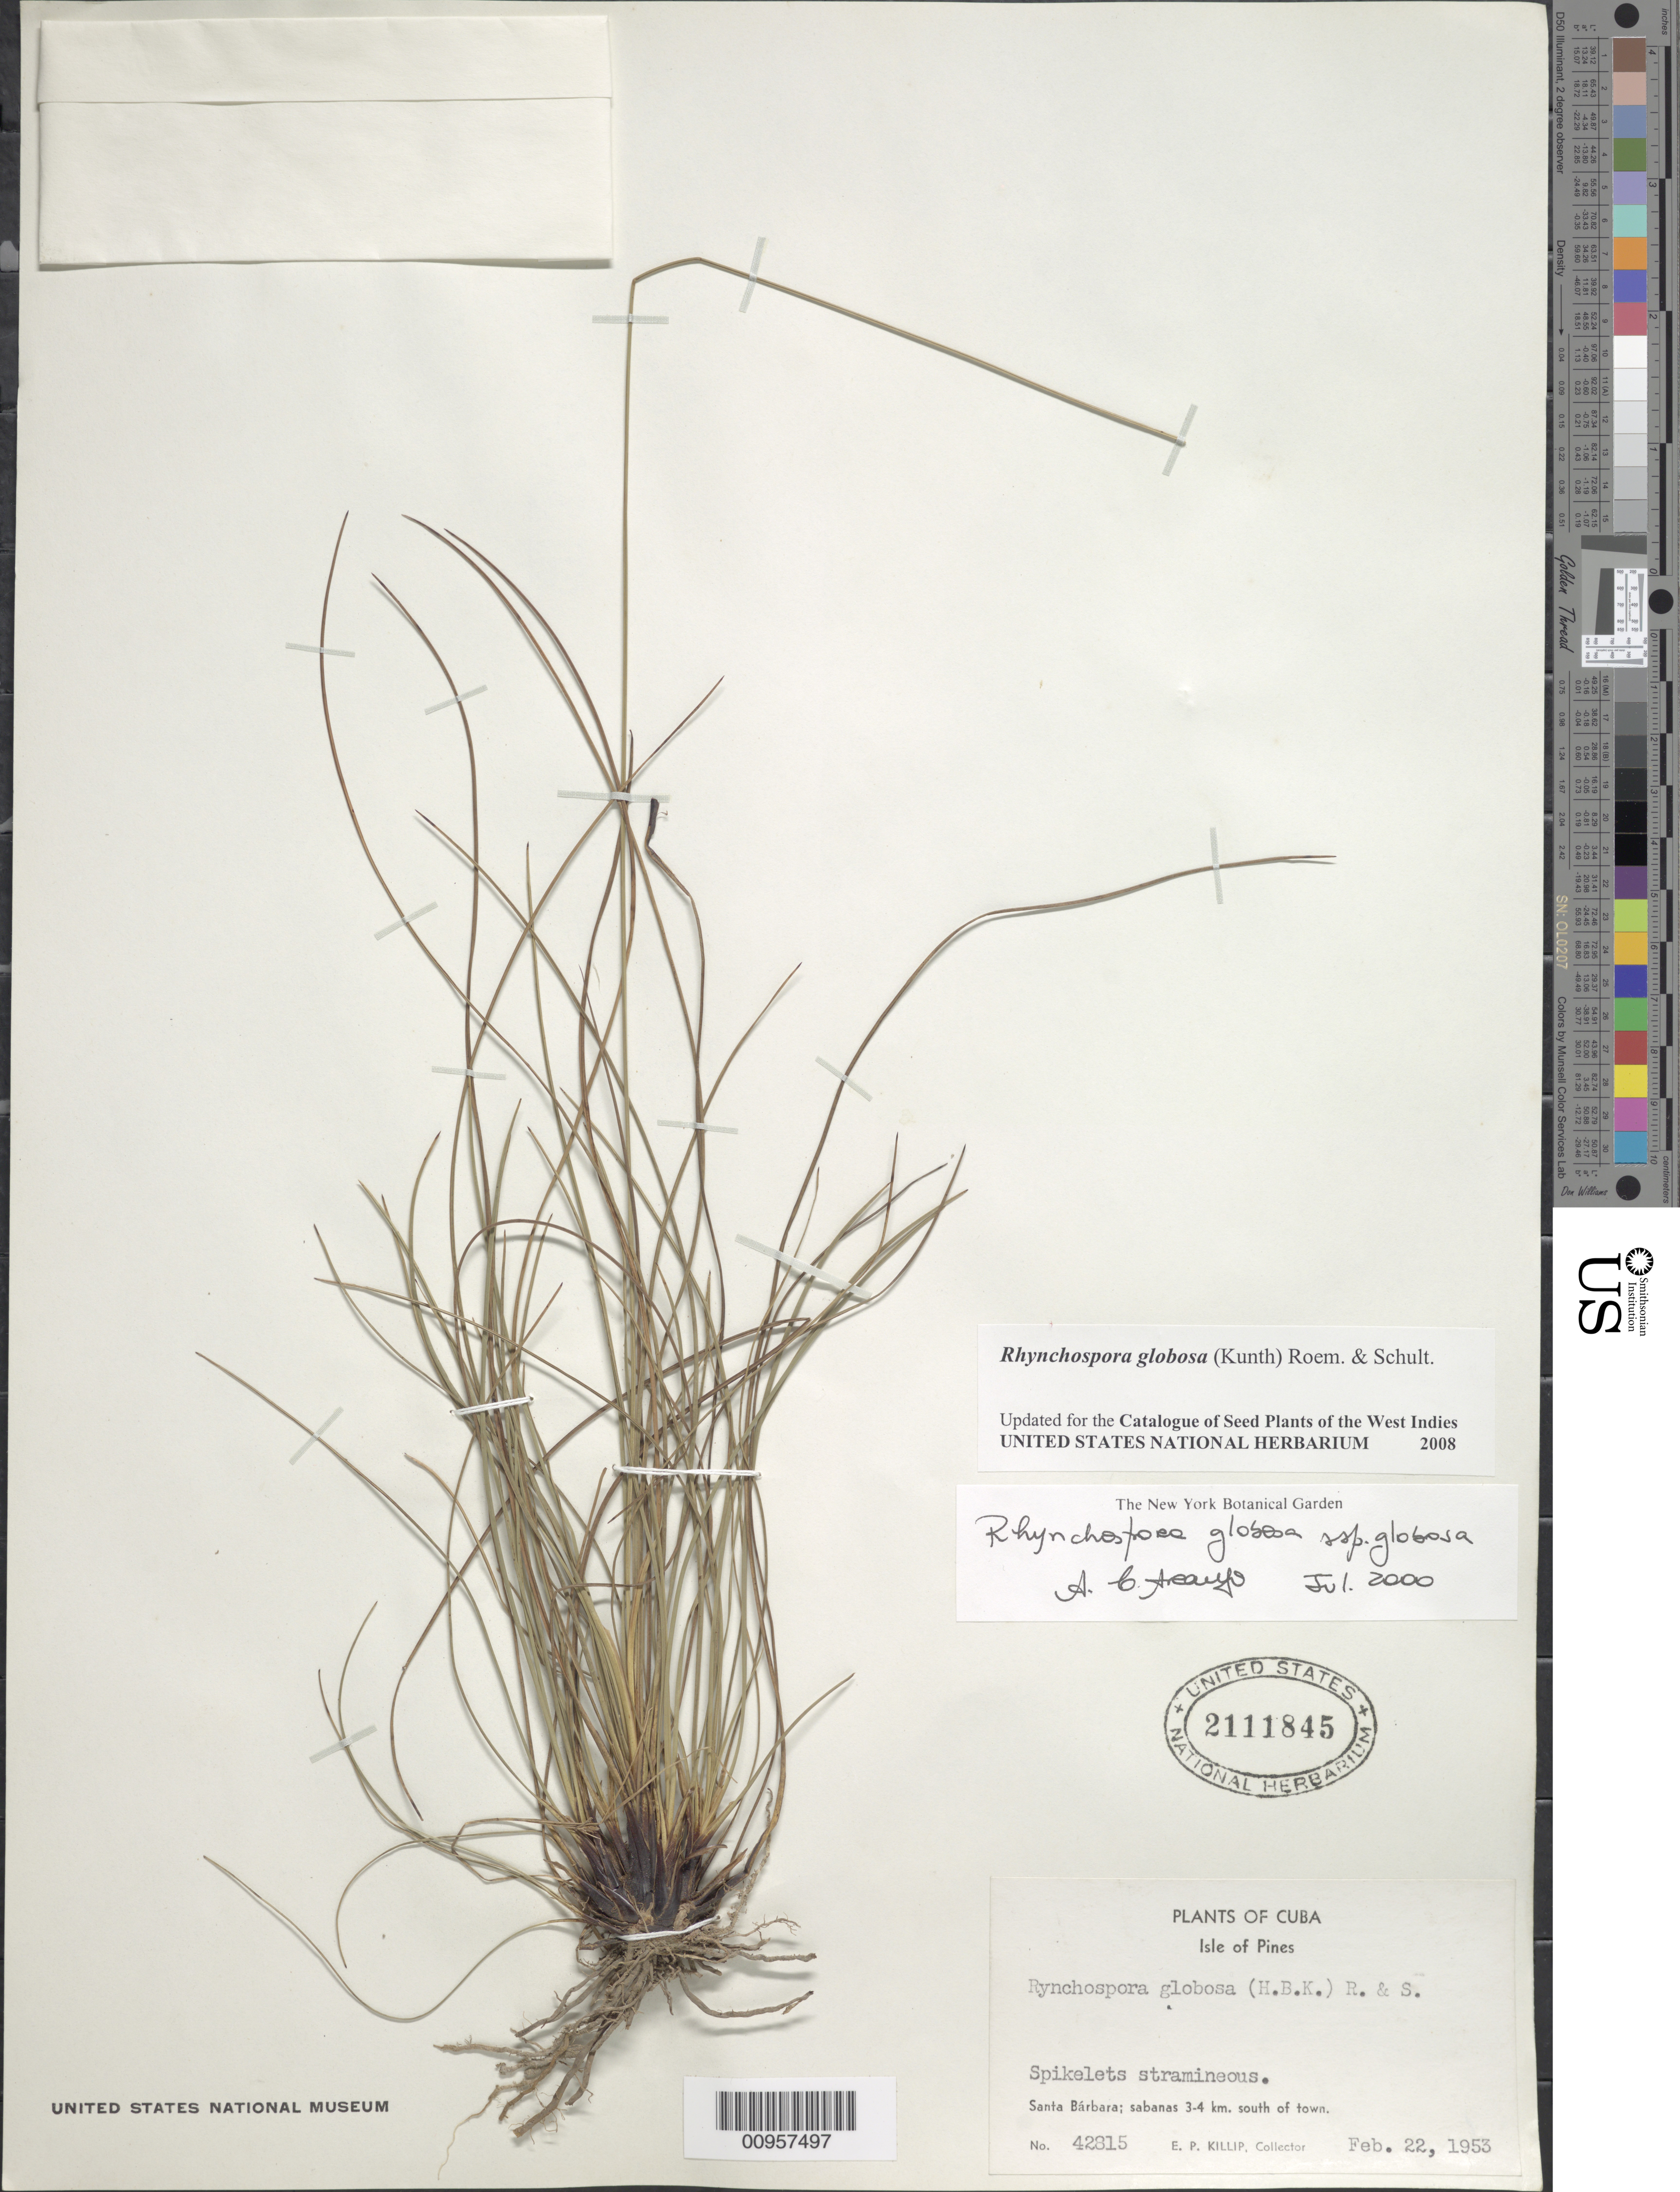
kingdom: Plantae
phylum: Tracheophyta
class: Liliopsida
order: Poales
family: Cyperaceae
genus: Rhynchospora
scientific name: Rhynchospora globosa var. globosa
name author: (Kunth) Roem. & Schult.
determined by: Strong, M. T., (US), Smithsonian Institution - National Museum of Natural History (UNITED STATES)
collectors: E. P. Killip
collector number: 42815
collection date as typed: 22 Feb 1953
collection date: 1953-02-22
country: Cuba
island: Isla de la Juventud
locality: Isle of Pines, Santa Bárbara, sabanas 3-4 km S of town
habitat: Sabanas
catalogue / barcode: US 2111845